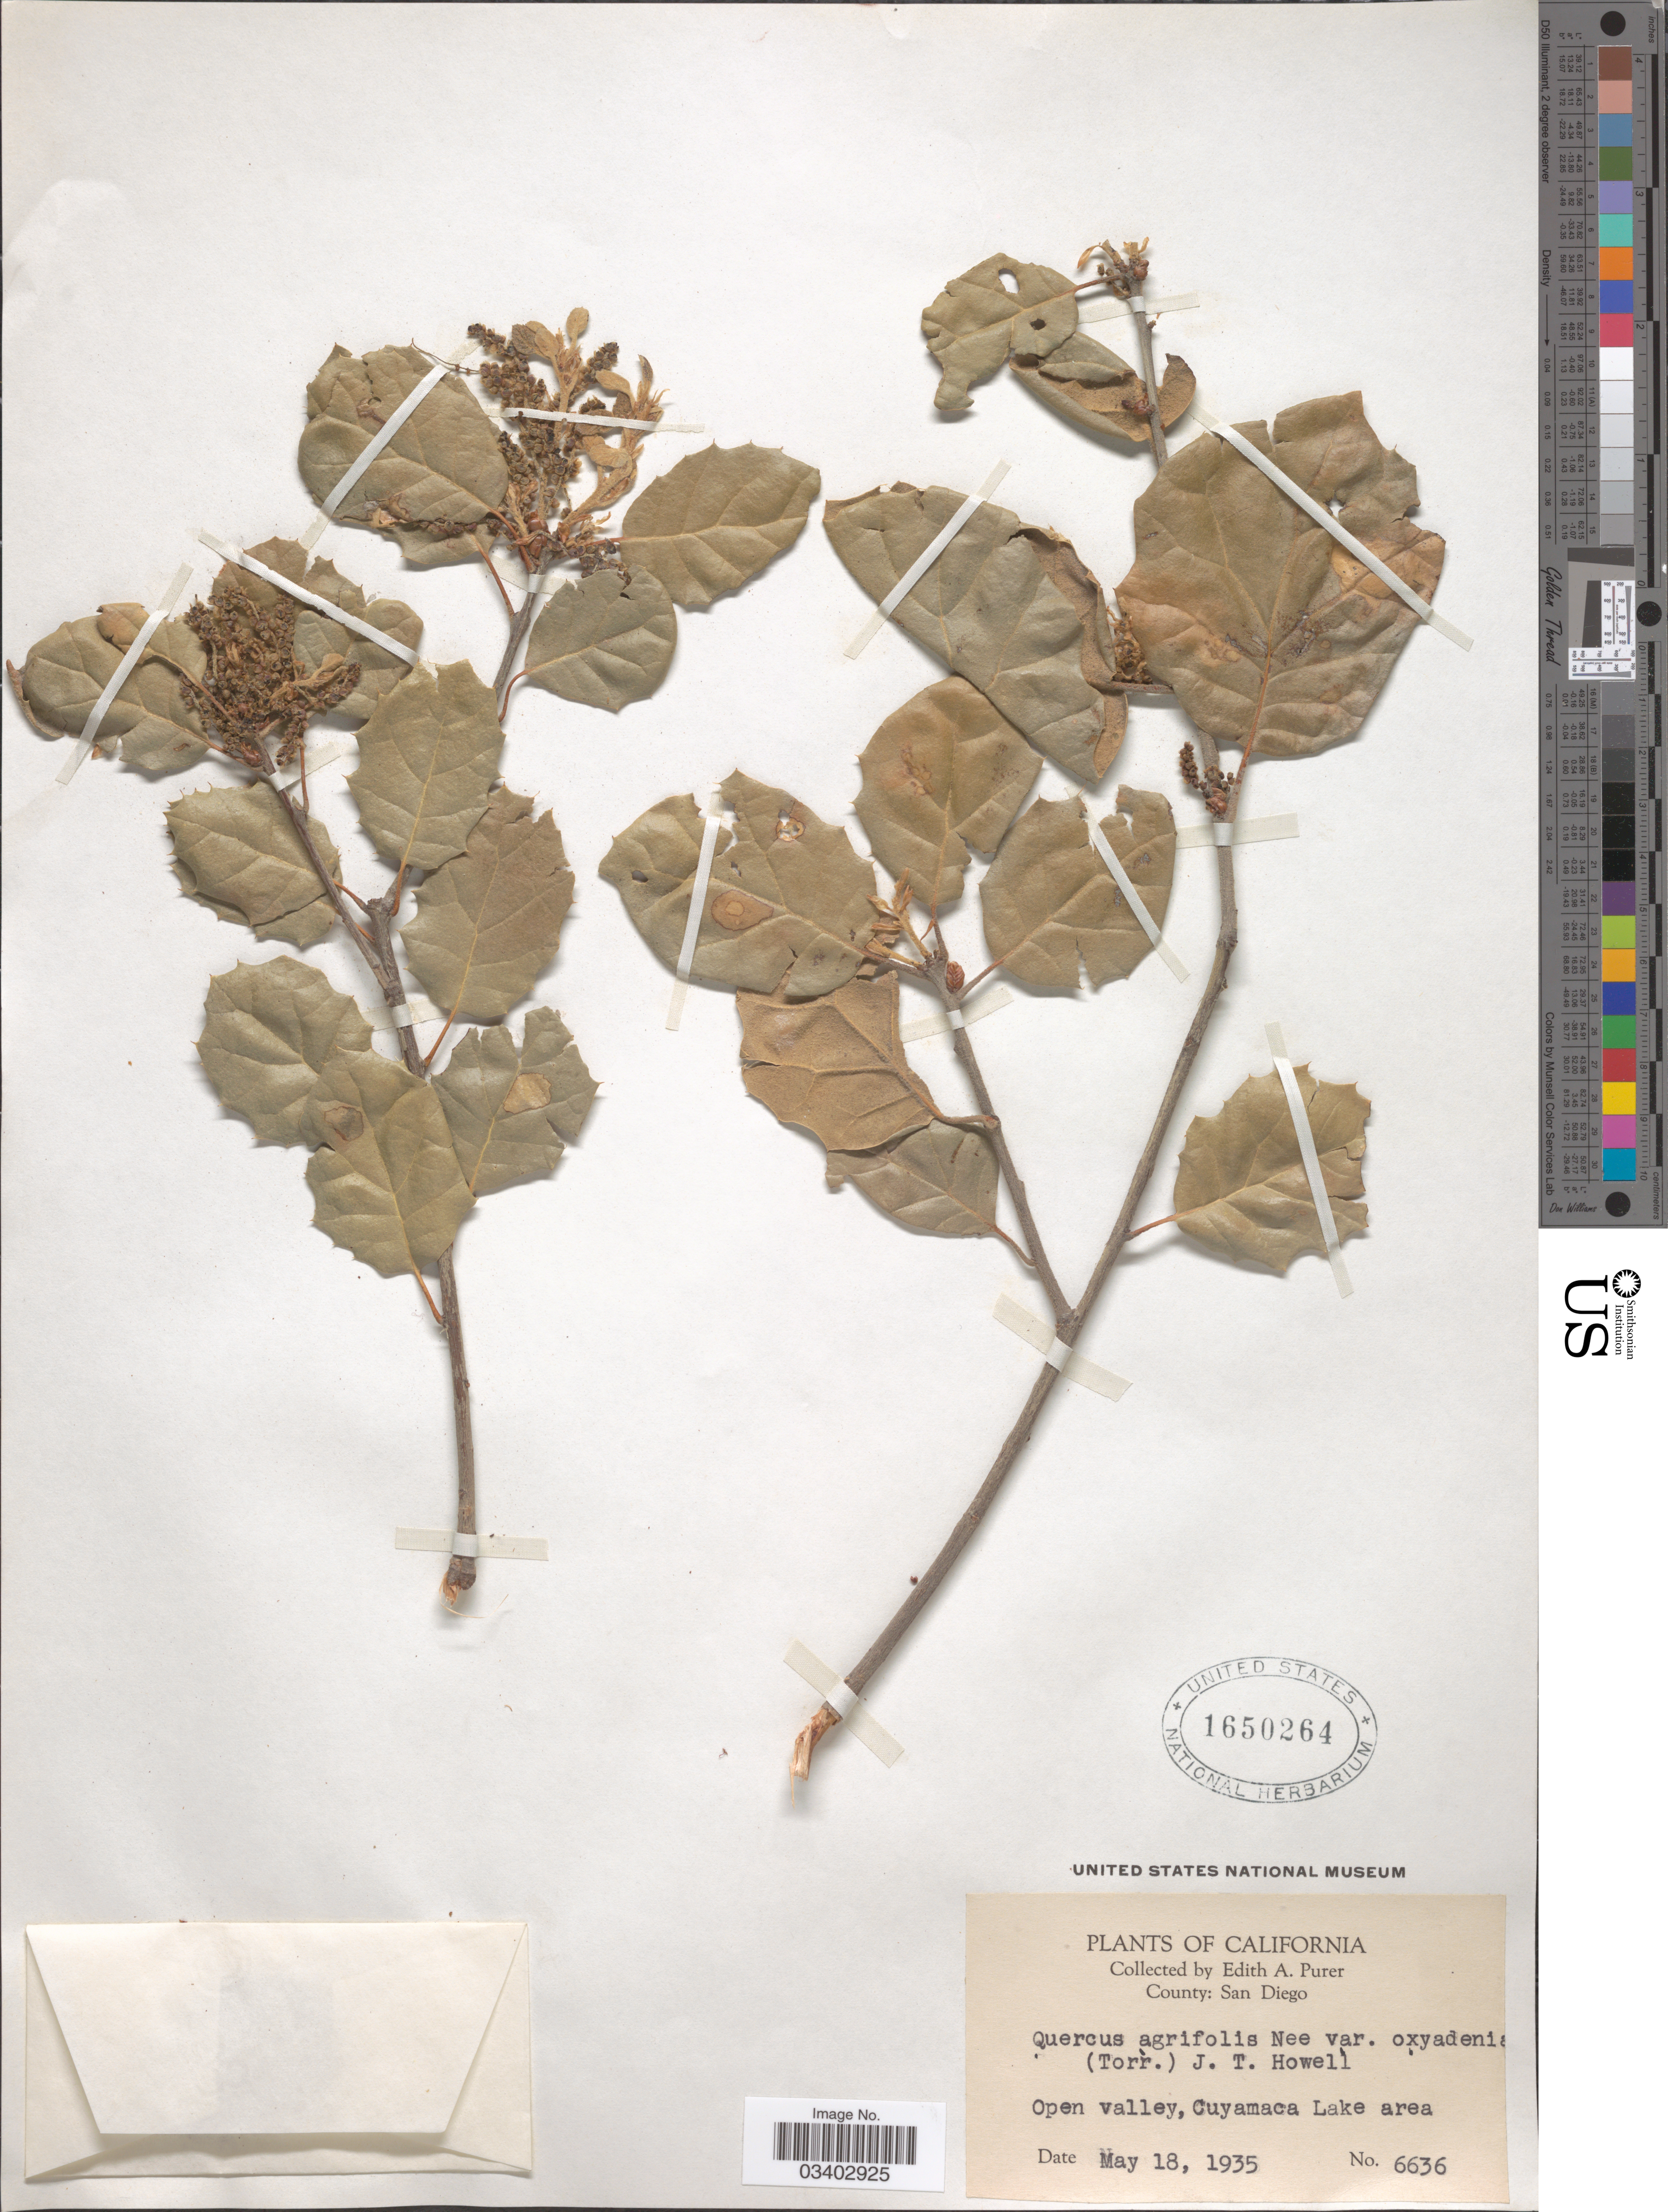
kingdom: Plantae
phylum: Tracheophyta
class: Magnoliopsida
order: Fagales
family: Fagaceae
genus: Quercus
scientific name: Quercus agrifolia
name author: Née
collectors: E. Purer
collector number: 6636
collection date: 1935-05-18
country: United States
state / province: California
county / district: San Diego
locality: County: San Diego. Open valley, Cuyamaca Lake area.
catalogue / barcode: US 1650264